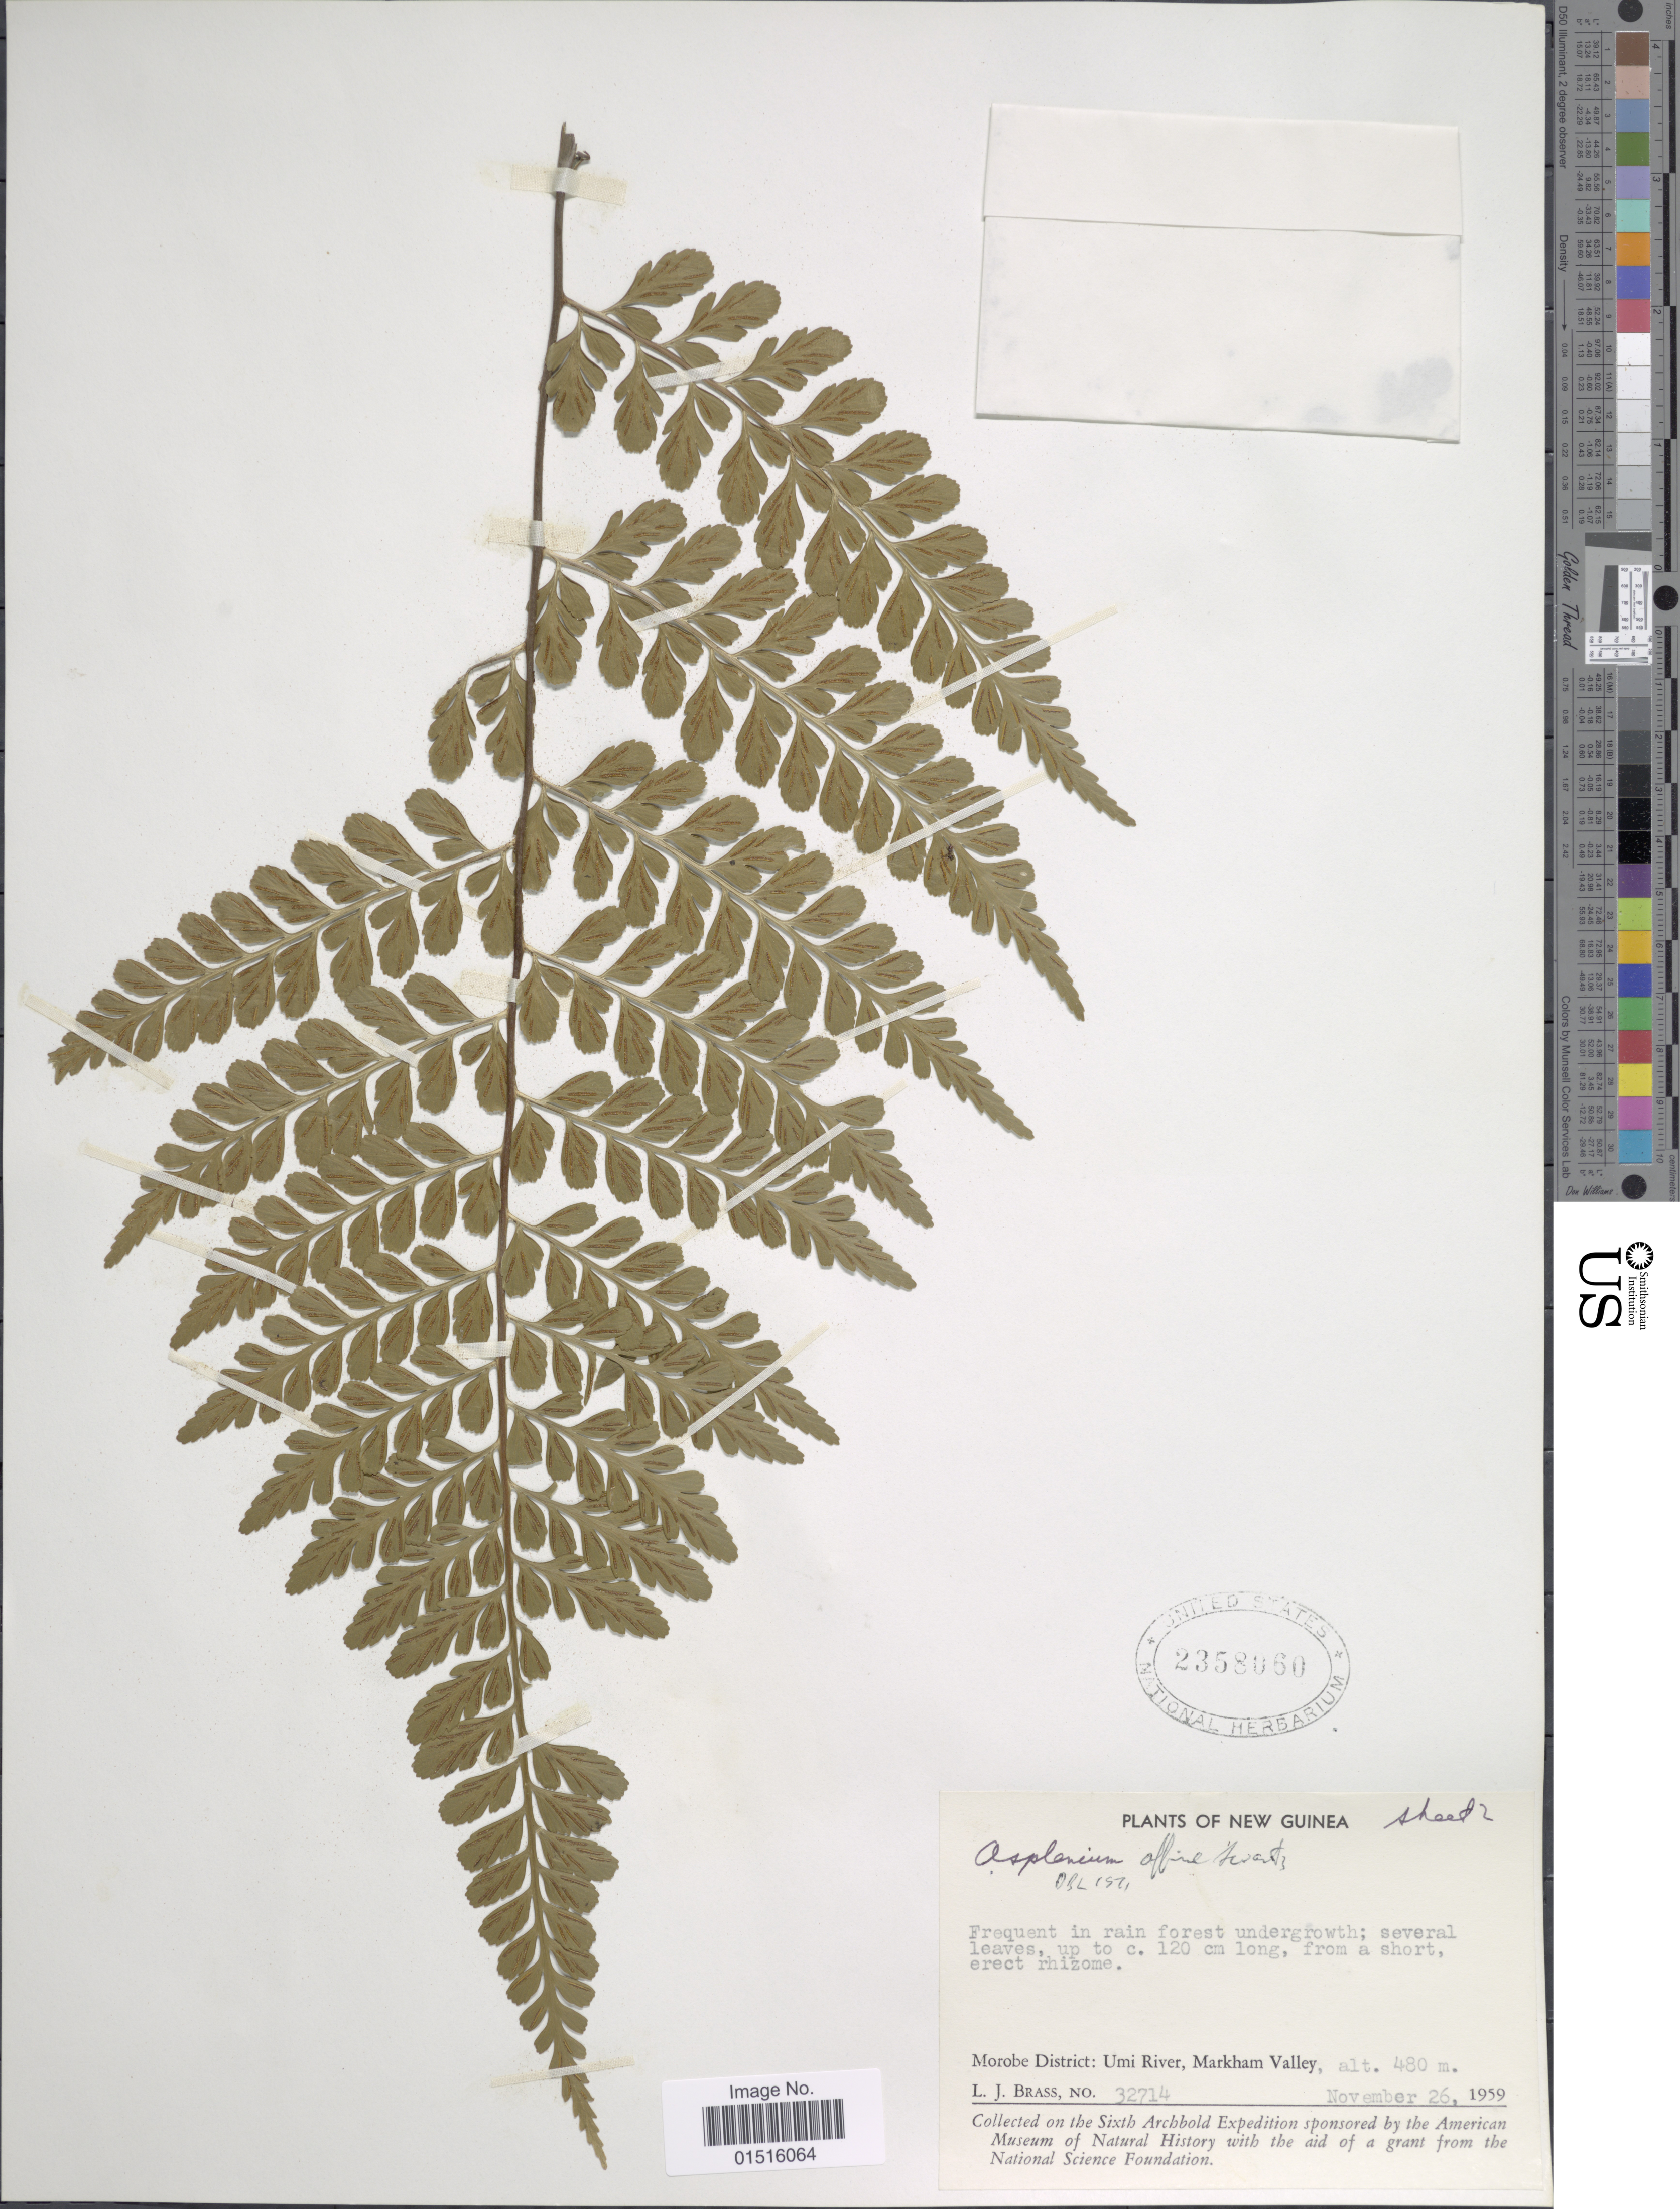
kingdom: Plantae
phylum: Tracheophyta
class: Polypodiopsida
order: Polypodiales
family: Aspleniaceae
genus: Asplenium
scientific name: Asplenium affine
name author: Sw.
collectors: L. J. Brass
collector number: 32714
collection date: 1959-11-26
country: Papua New Guinea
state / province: Morobe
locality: Umi River, Markham Valley, New Guinea. Morobe District.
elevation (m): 480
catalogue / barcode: US 2358060